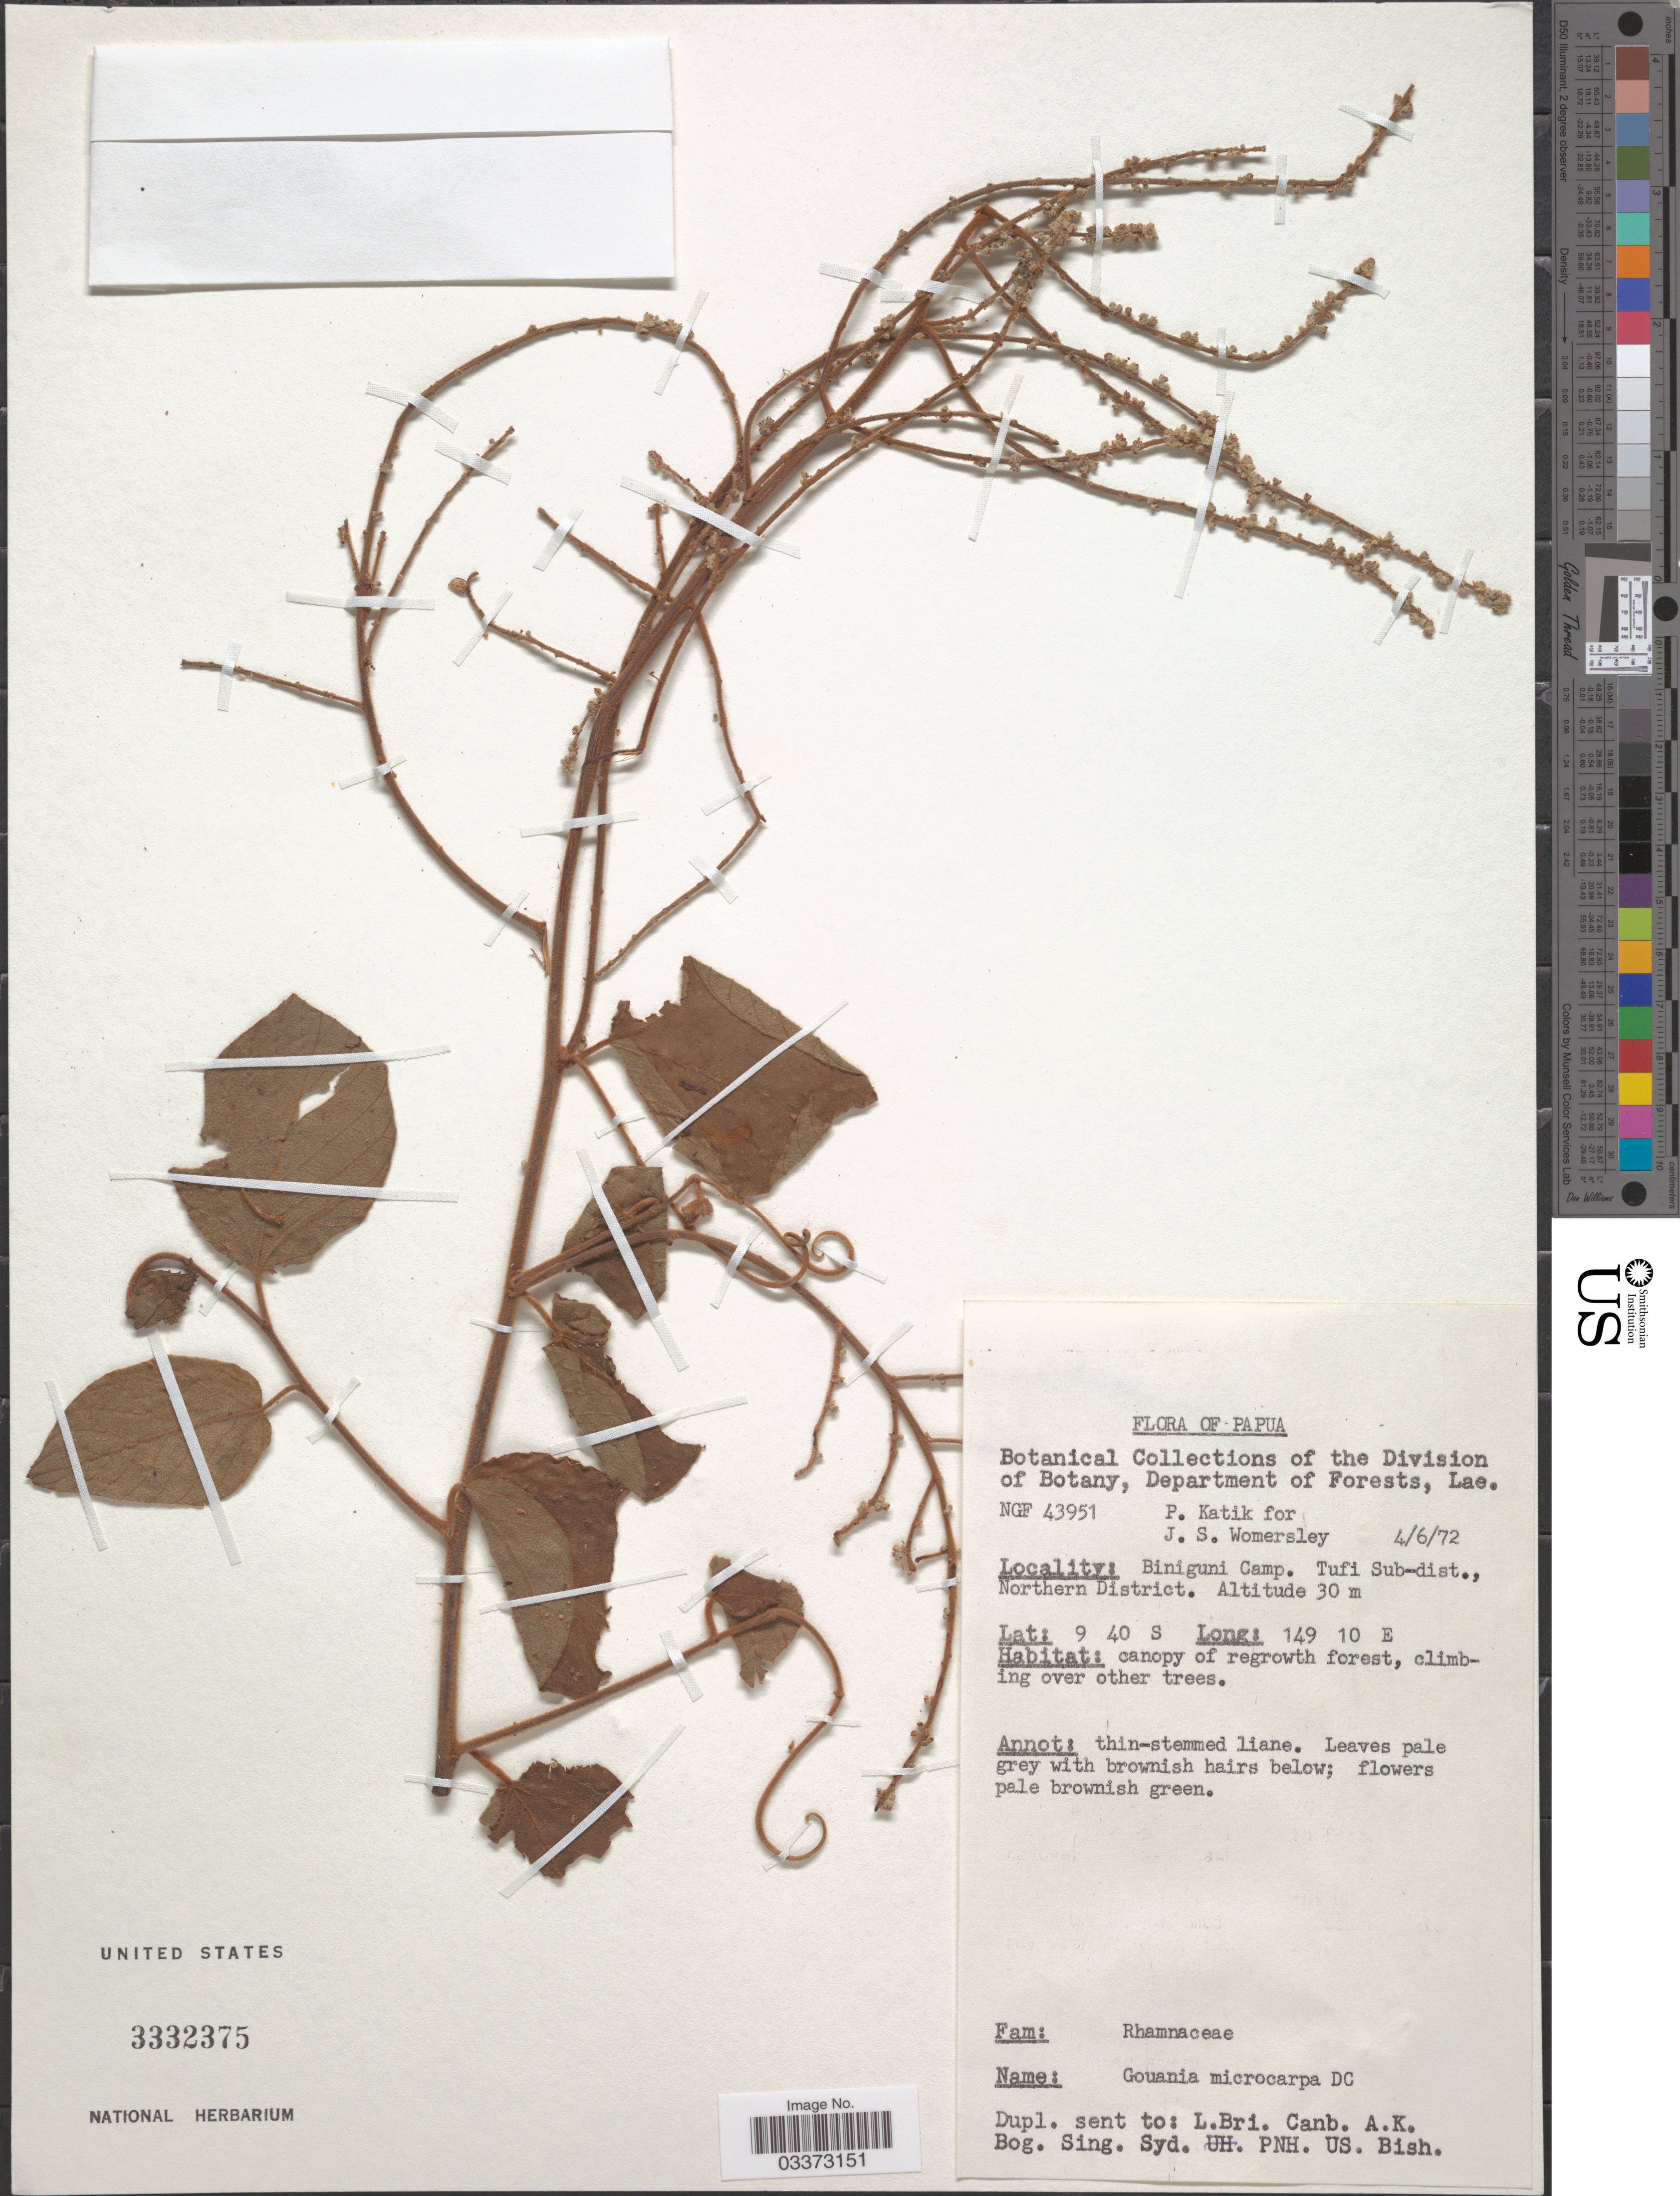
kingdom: Plantae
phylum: Tracheophyta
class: Magnoliopsida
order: Rosales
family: Rhamnaceae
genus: Gouania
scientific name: Gouania microcarpa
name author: DC.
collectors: P. Katik & J. S. Womersley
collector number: NGF 43951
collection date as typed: Transcribed d/m/y: 4/6/72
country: Papua New Guinea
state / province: Northern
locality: Papua. Biniguni Camp. Tufi Sub-dist., Northern District.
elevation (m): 30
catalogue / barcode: US 3332375